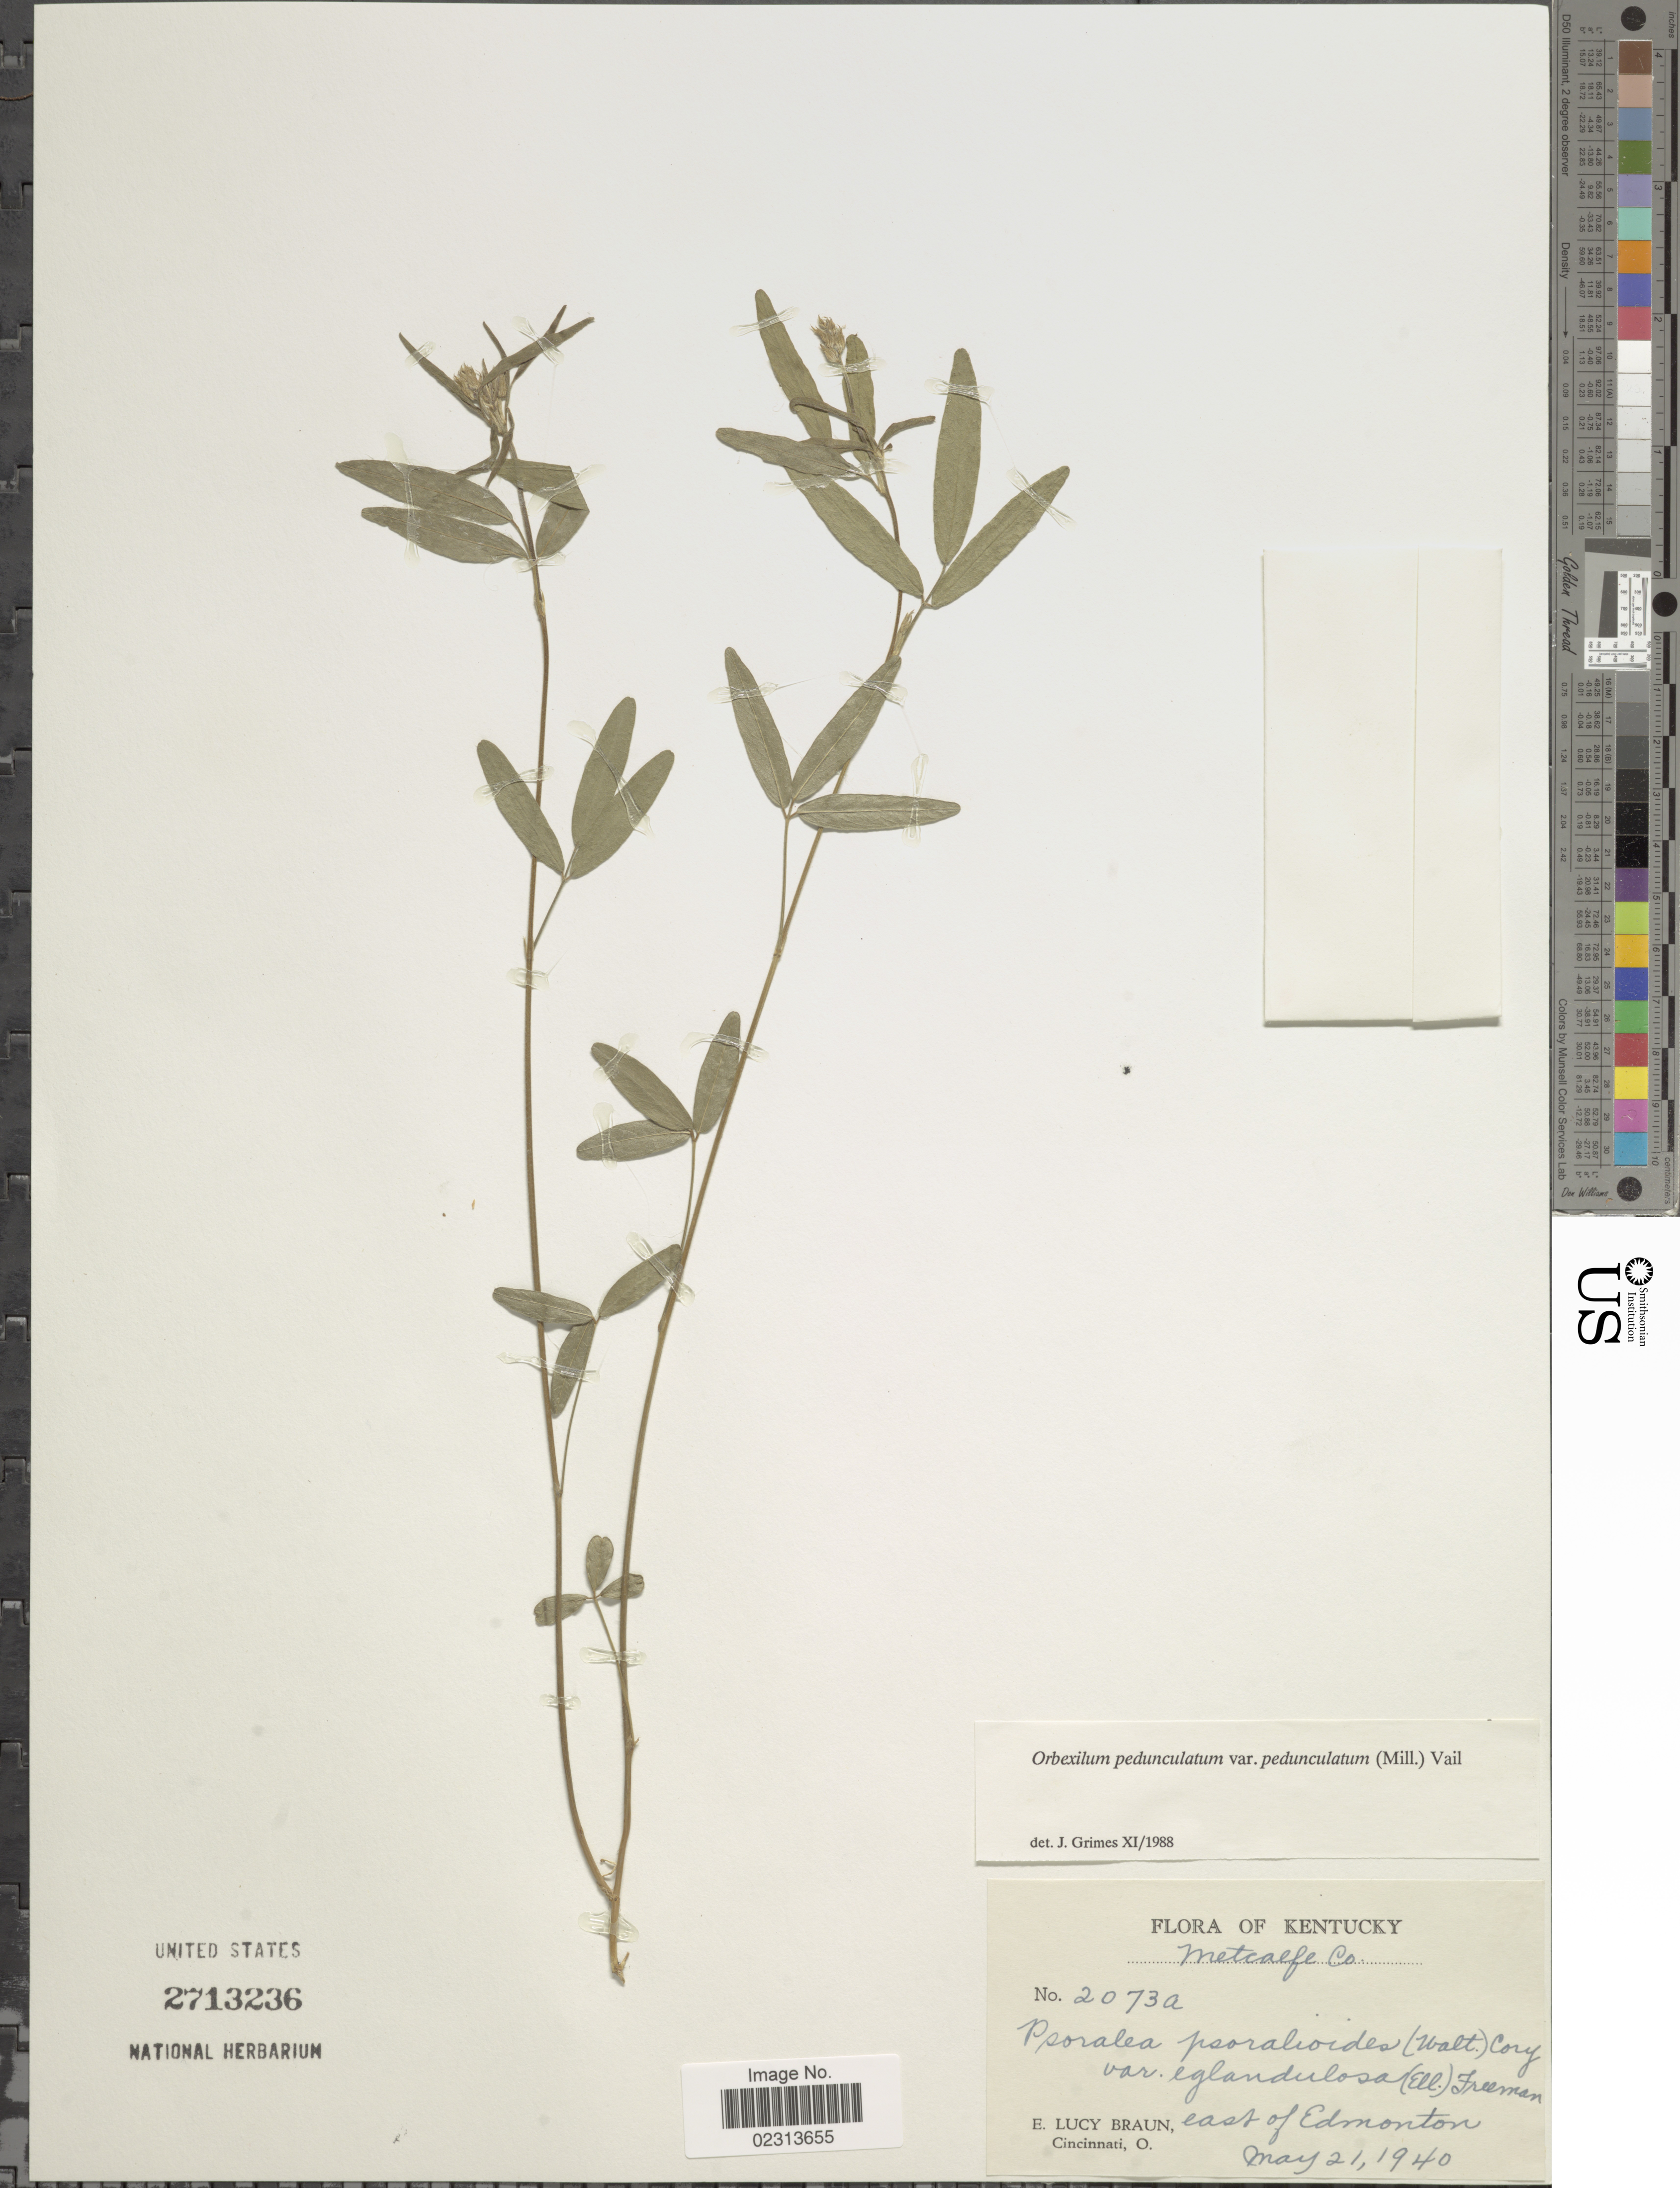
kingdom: Plantae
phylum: Tracheophyta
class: Magnoliopsida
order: Fabales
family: Fabaceae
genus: Orbexilum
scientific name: Orbexilum pedunculatum var. pedunculatum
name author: (Miller) Rydberg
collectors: E. L. Braun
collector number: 2073a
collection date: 1940-05-21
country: United States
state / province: Kentucky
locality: Metcalfe Co., East of Edmonton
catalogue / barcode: US 2713236